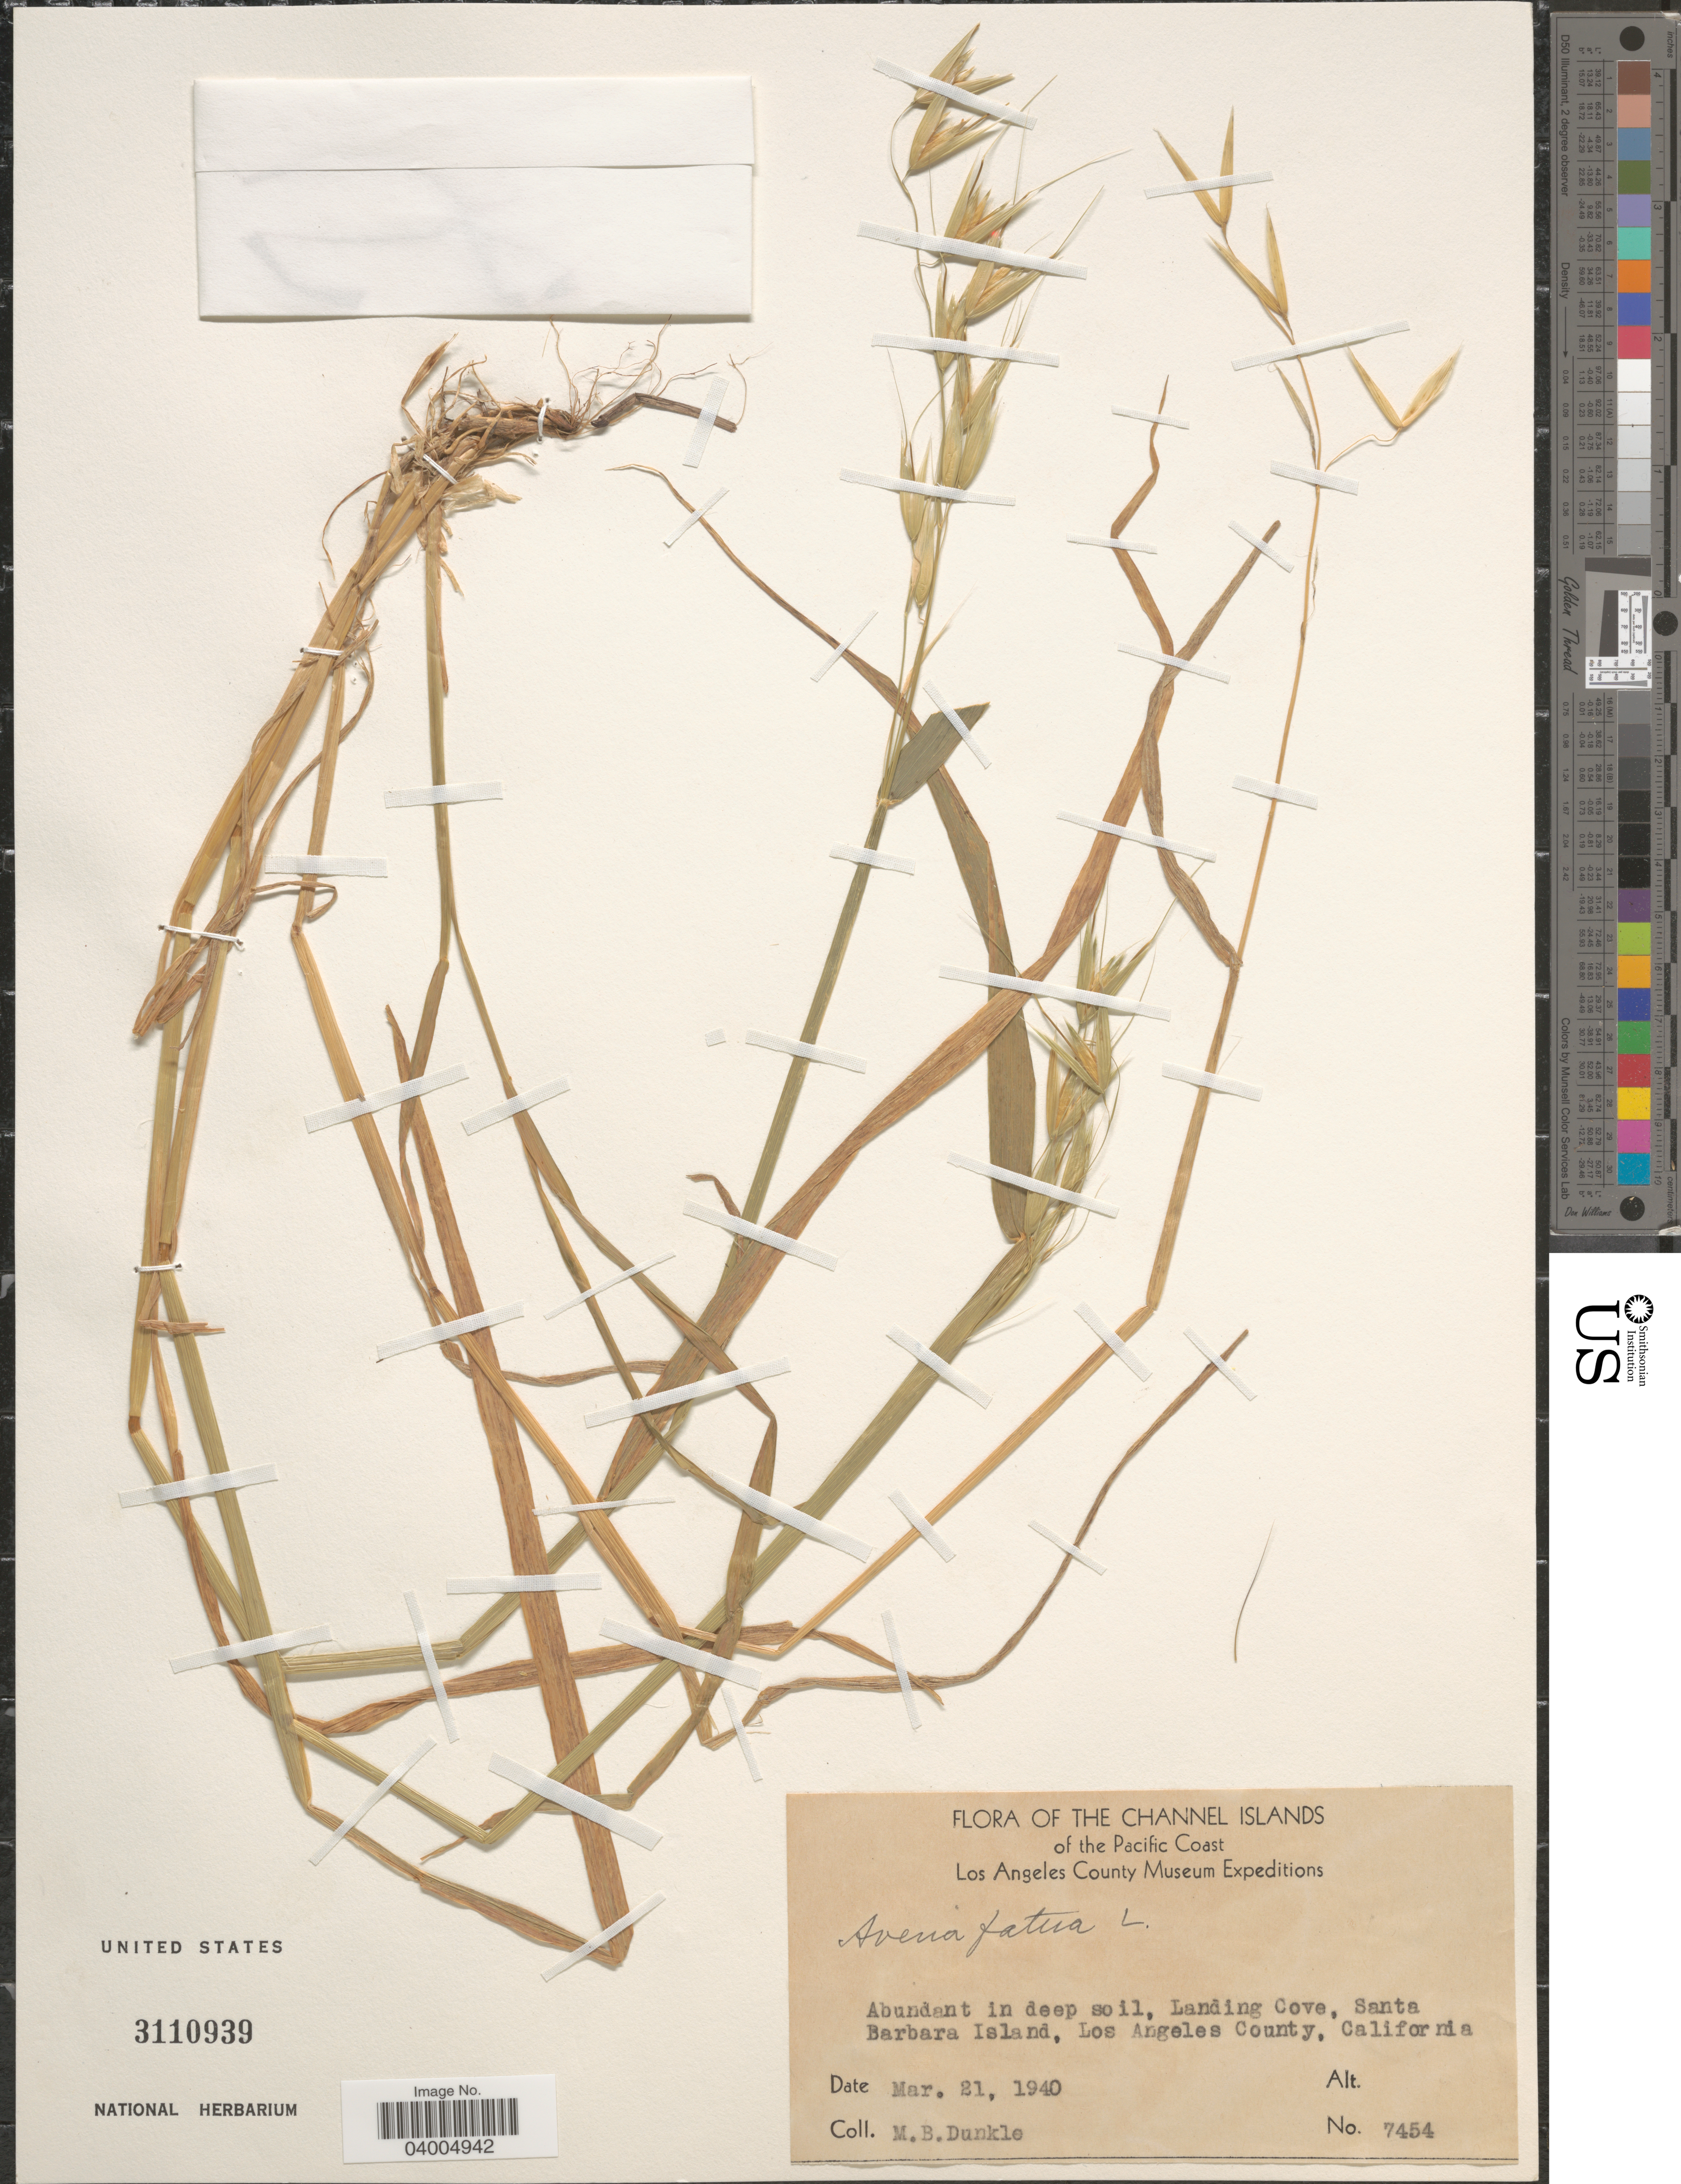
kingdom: Plantae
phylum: Tracheophyta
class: Liliopsida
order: Poales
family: Poaceae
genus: Avena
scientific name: Avena fatua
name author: L.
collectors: M. Dunkle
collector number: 7454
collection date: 1940-03-21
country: United States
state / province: California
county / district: Santa Barbara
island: Santa Barbara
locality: The Channel Islands of the Pacific Coast. Landing Cove, Santa Barbara Island, Los Angeles County.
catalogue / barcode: US 3110939